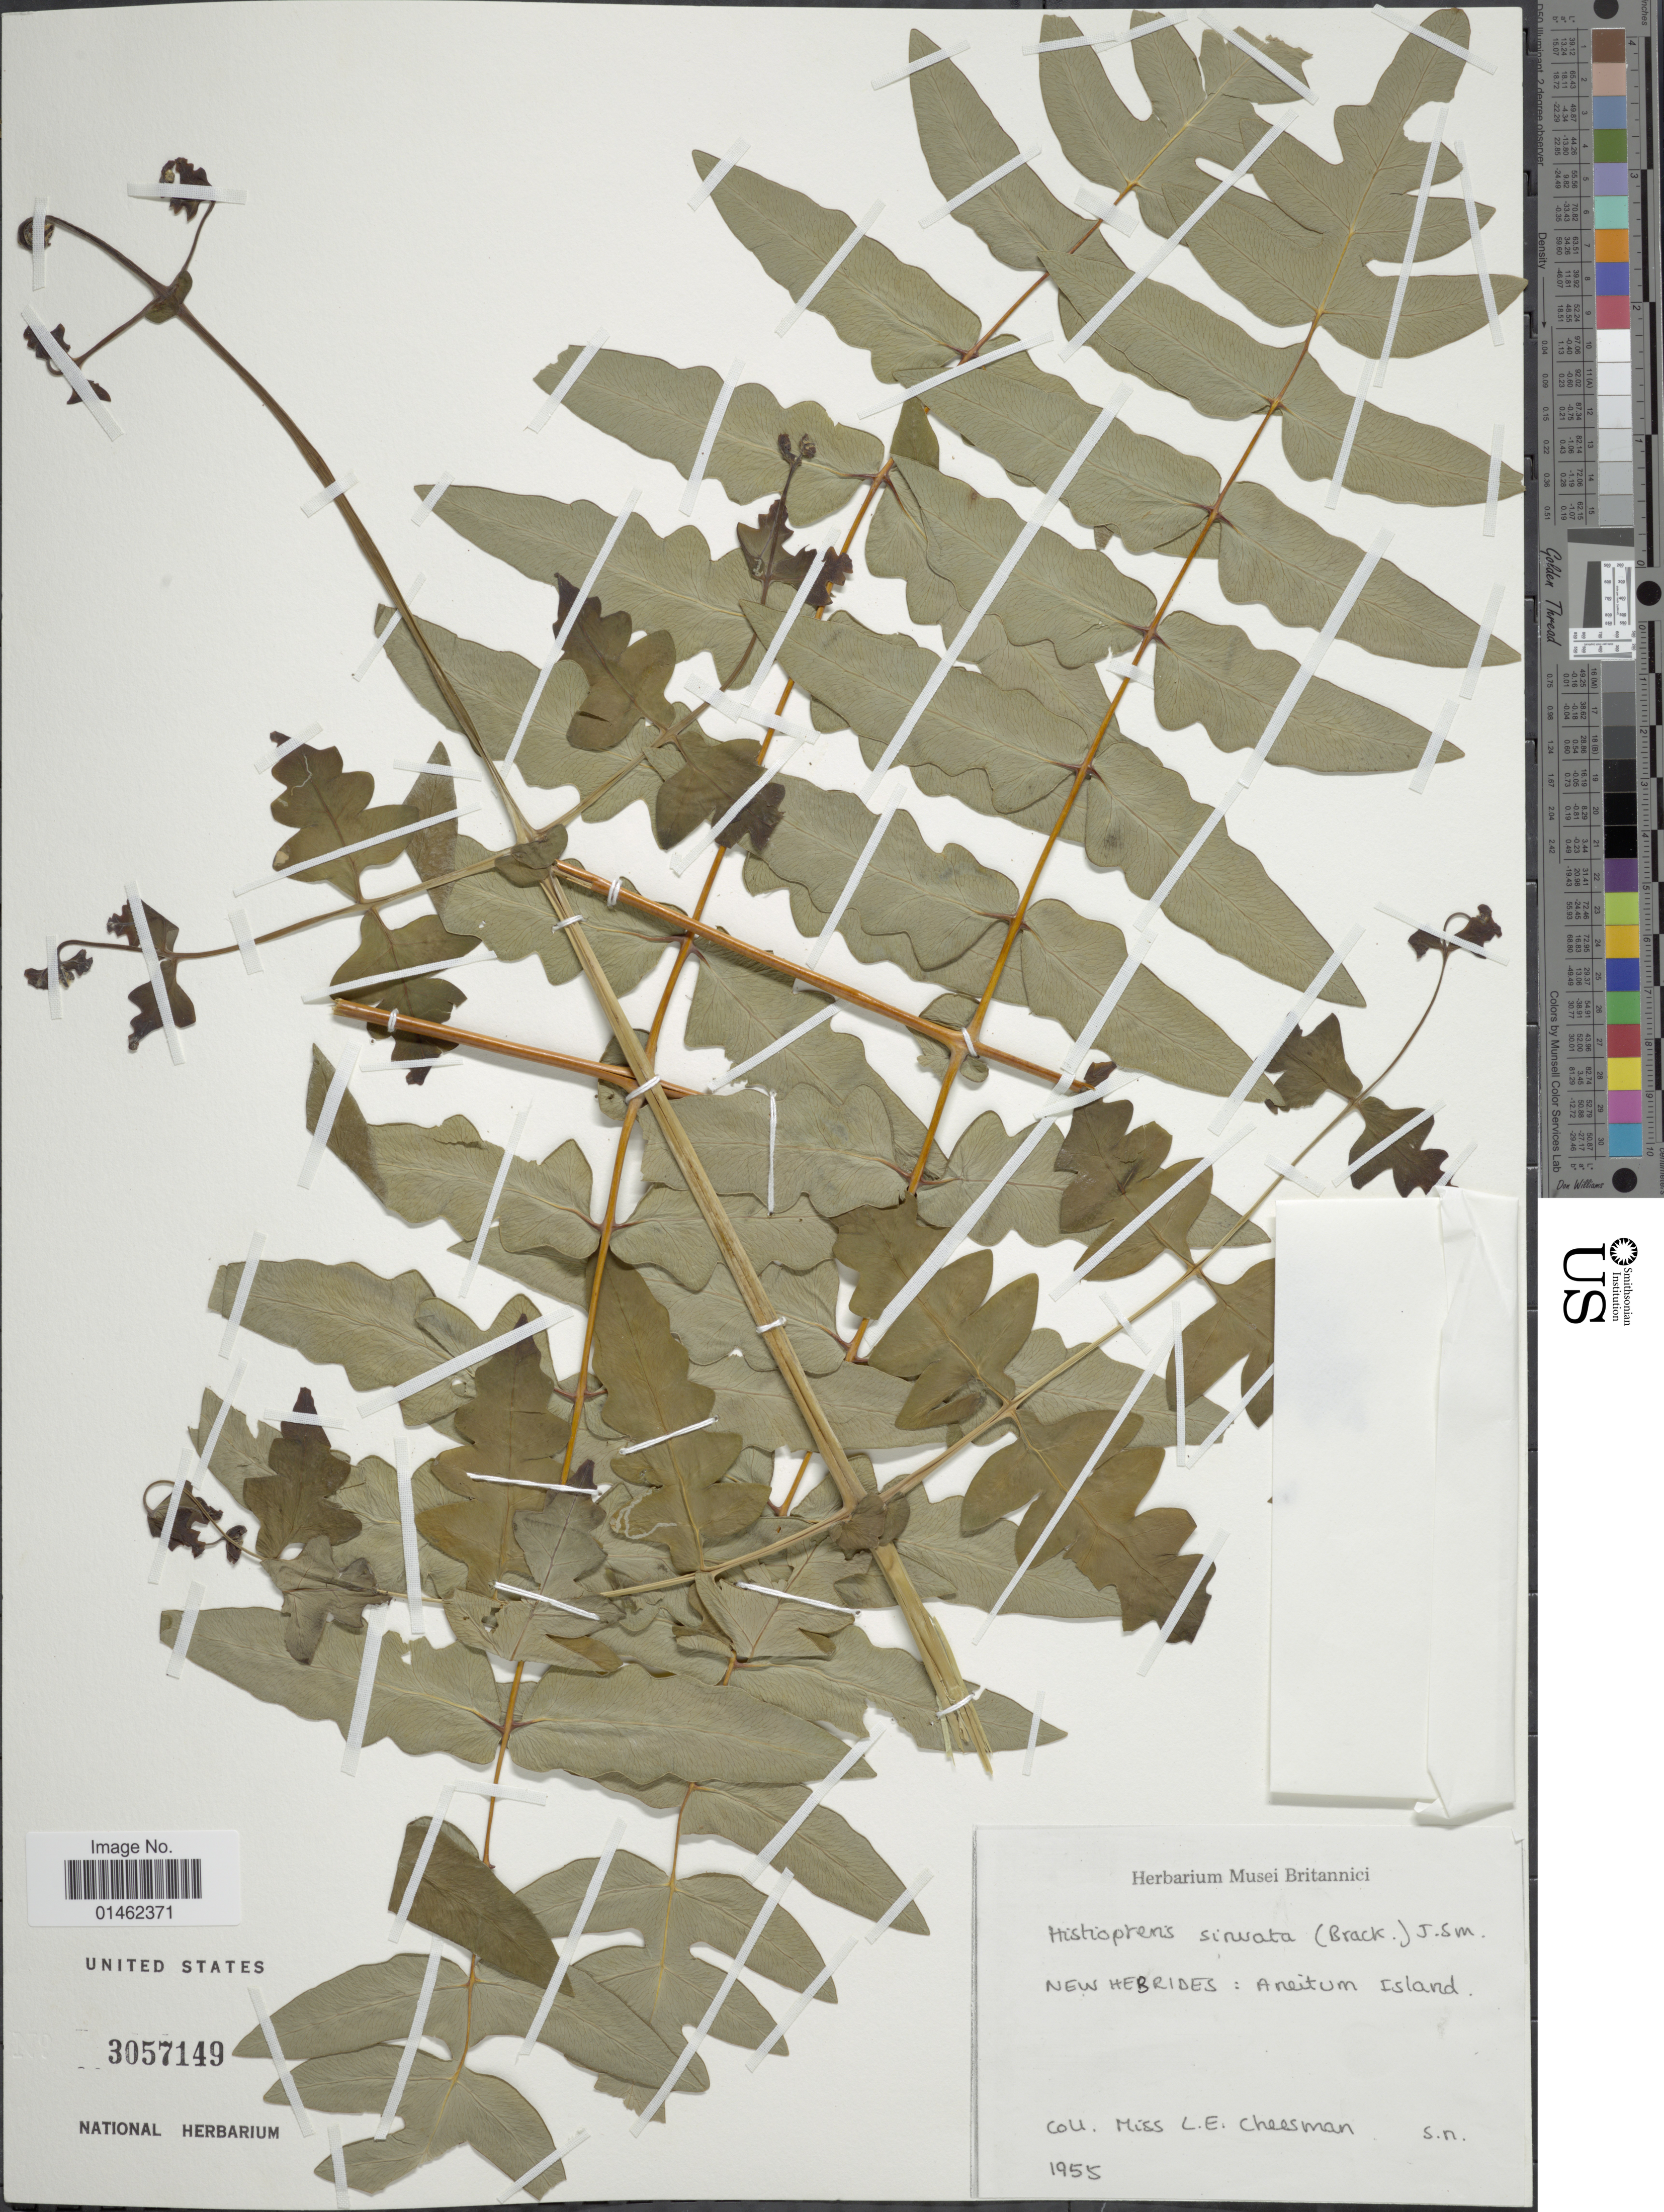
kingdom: Plantae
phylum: Tracheophyta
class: Polypodiopsida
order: Polypodiales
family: Dennstaedtiaceae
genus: Histiopteris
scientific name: Histiopteris sinuata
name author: (Brack.) Small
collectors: L. E. Cheesman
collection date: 1955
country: Vanuatu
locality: New Hebrides: Aneitum Island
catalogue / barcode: US 3057149